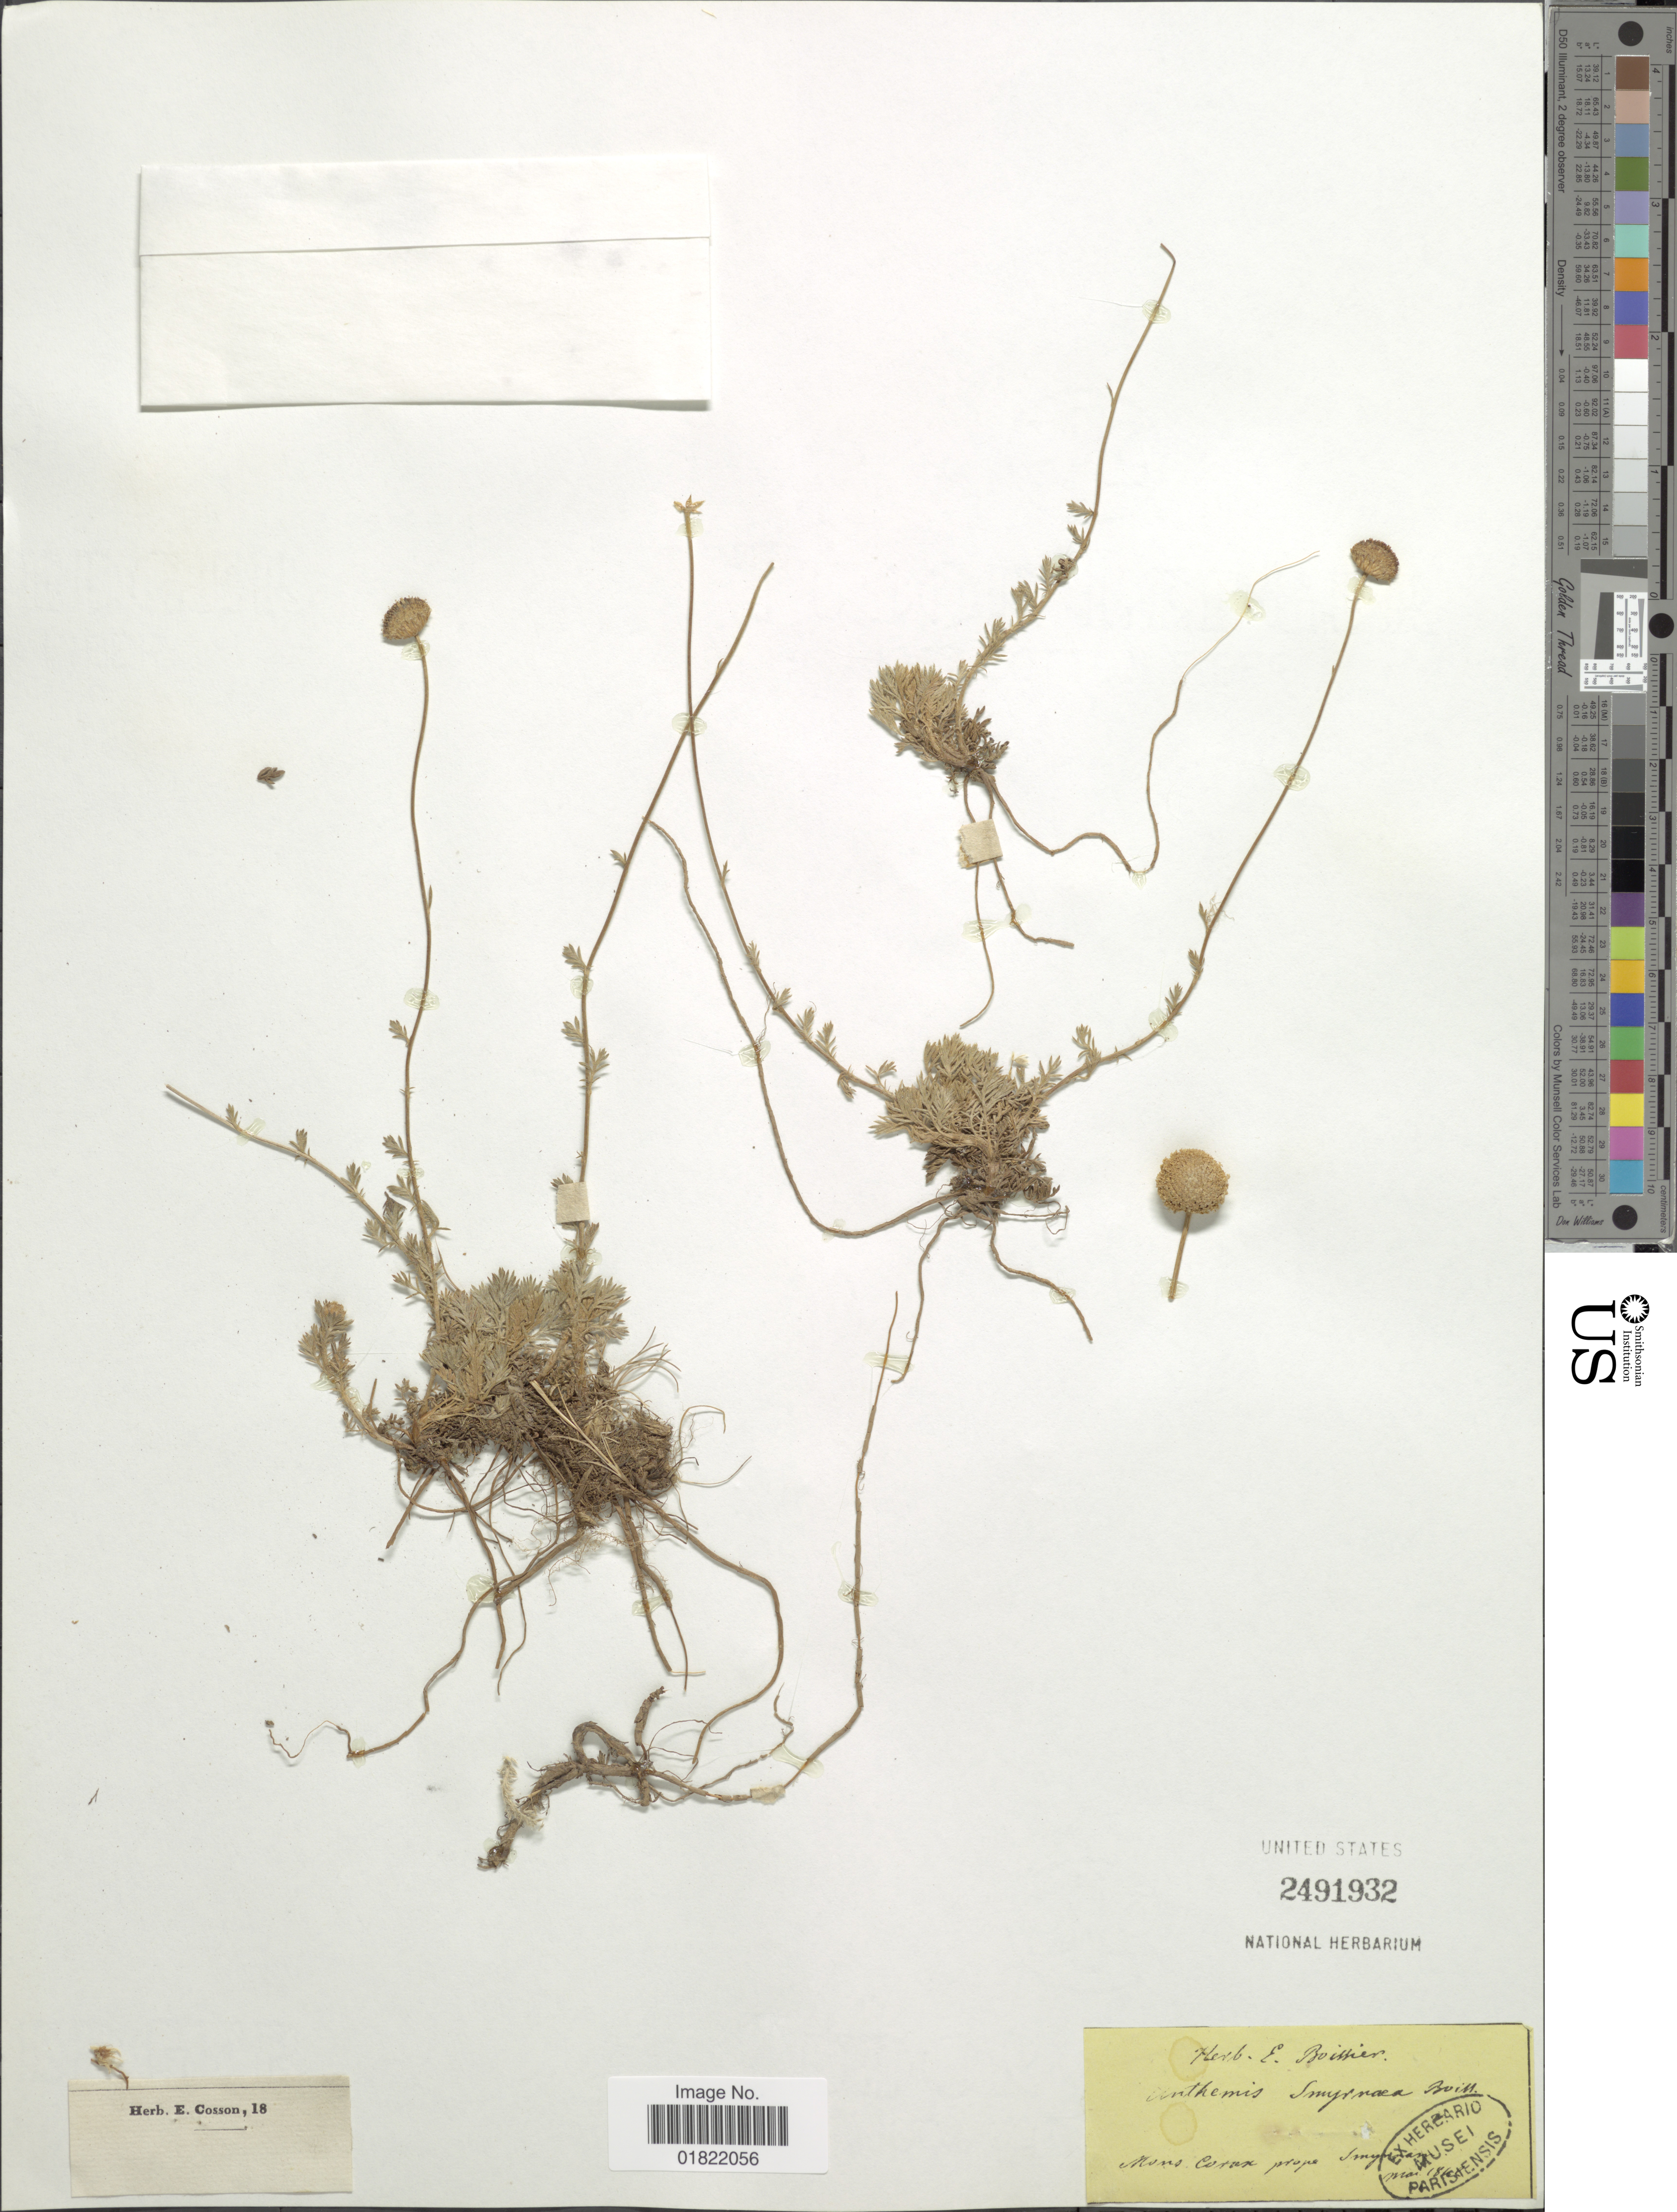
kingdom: Plantae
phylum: Tracheophyta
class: Magnoliopsida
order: Asterales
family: Asteraceae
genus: Anthemis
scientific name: Anthemis smyrnaea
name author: Boiss.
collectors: Herb. Boissier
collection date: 1842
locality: Mons. Cortax prope Imynnam [interpreted]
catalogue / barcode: US 2491932